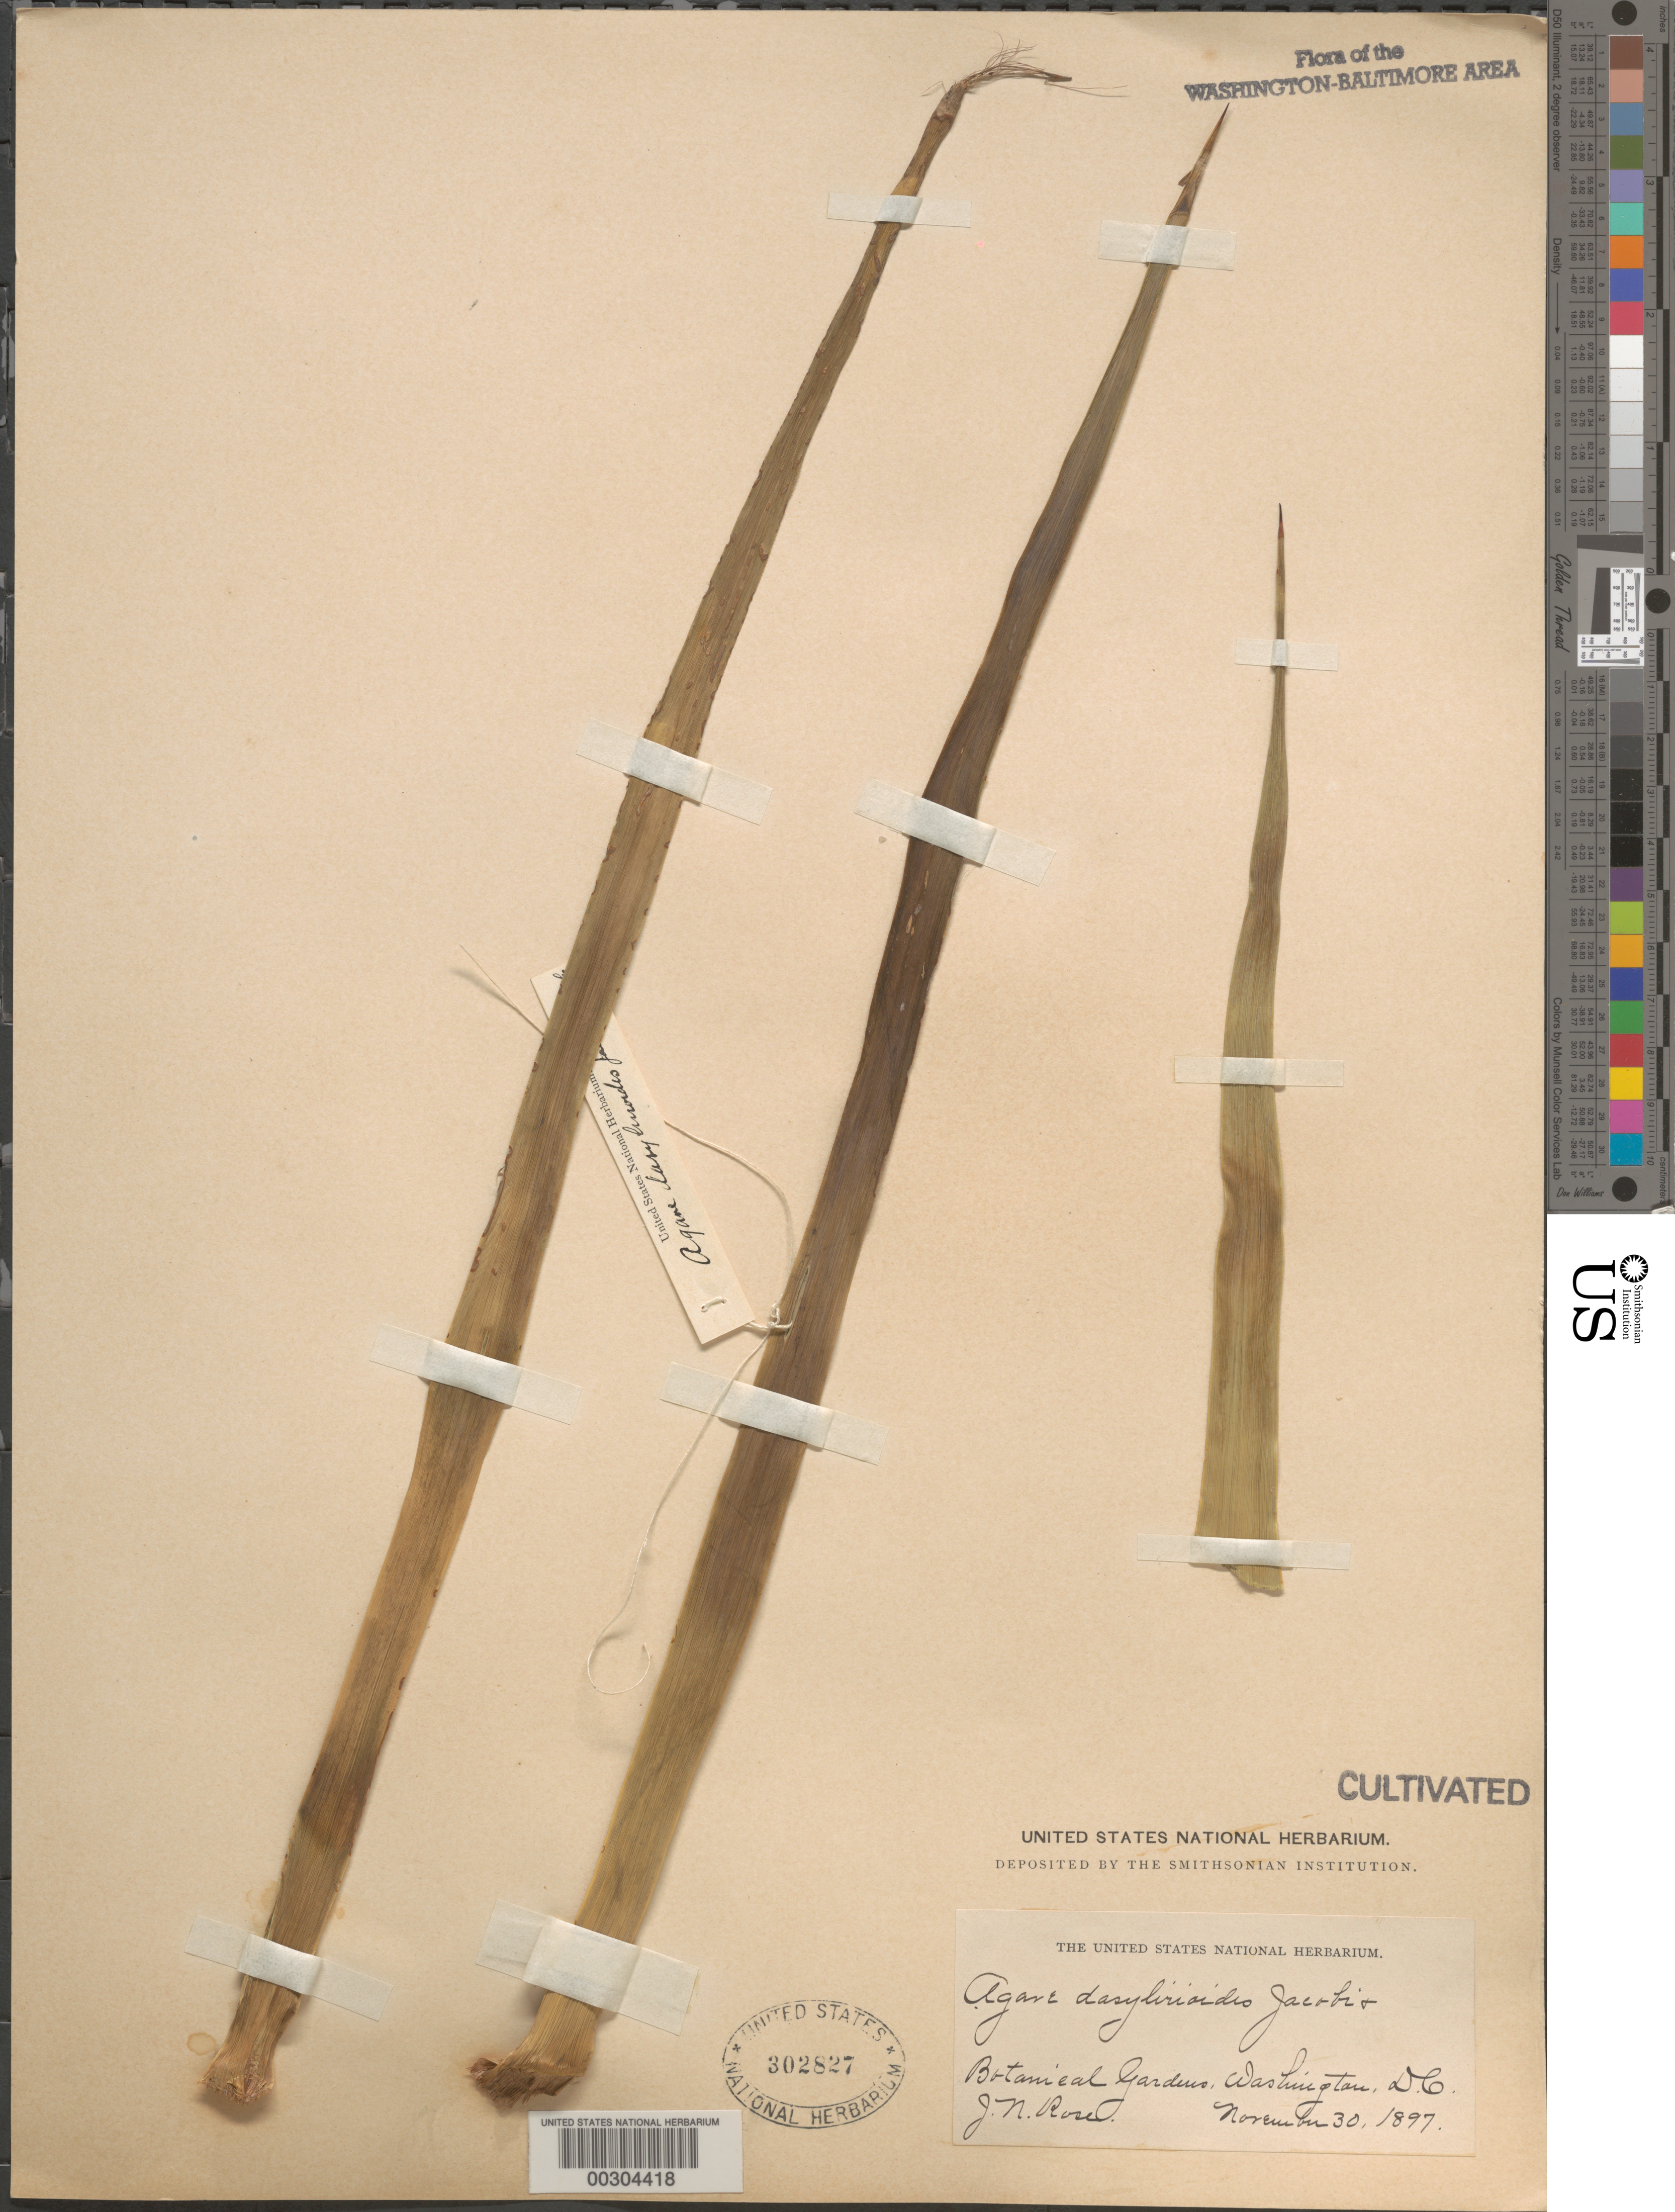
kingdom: Plantae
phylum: Tracheophyta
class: Liliopsida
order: Asparagales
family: Asparagaceae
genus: Agave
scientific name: Agave dasylirioides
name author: Jacobi & C.D. Bouché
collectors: J. N. Rose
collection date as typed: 30 Nov 1897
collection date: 1897-11-30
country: United States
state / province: District of Columbia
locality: Botanical gardens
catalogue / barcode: US 302827